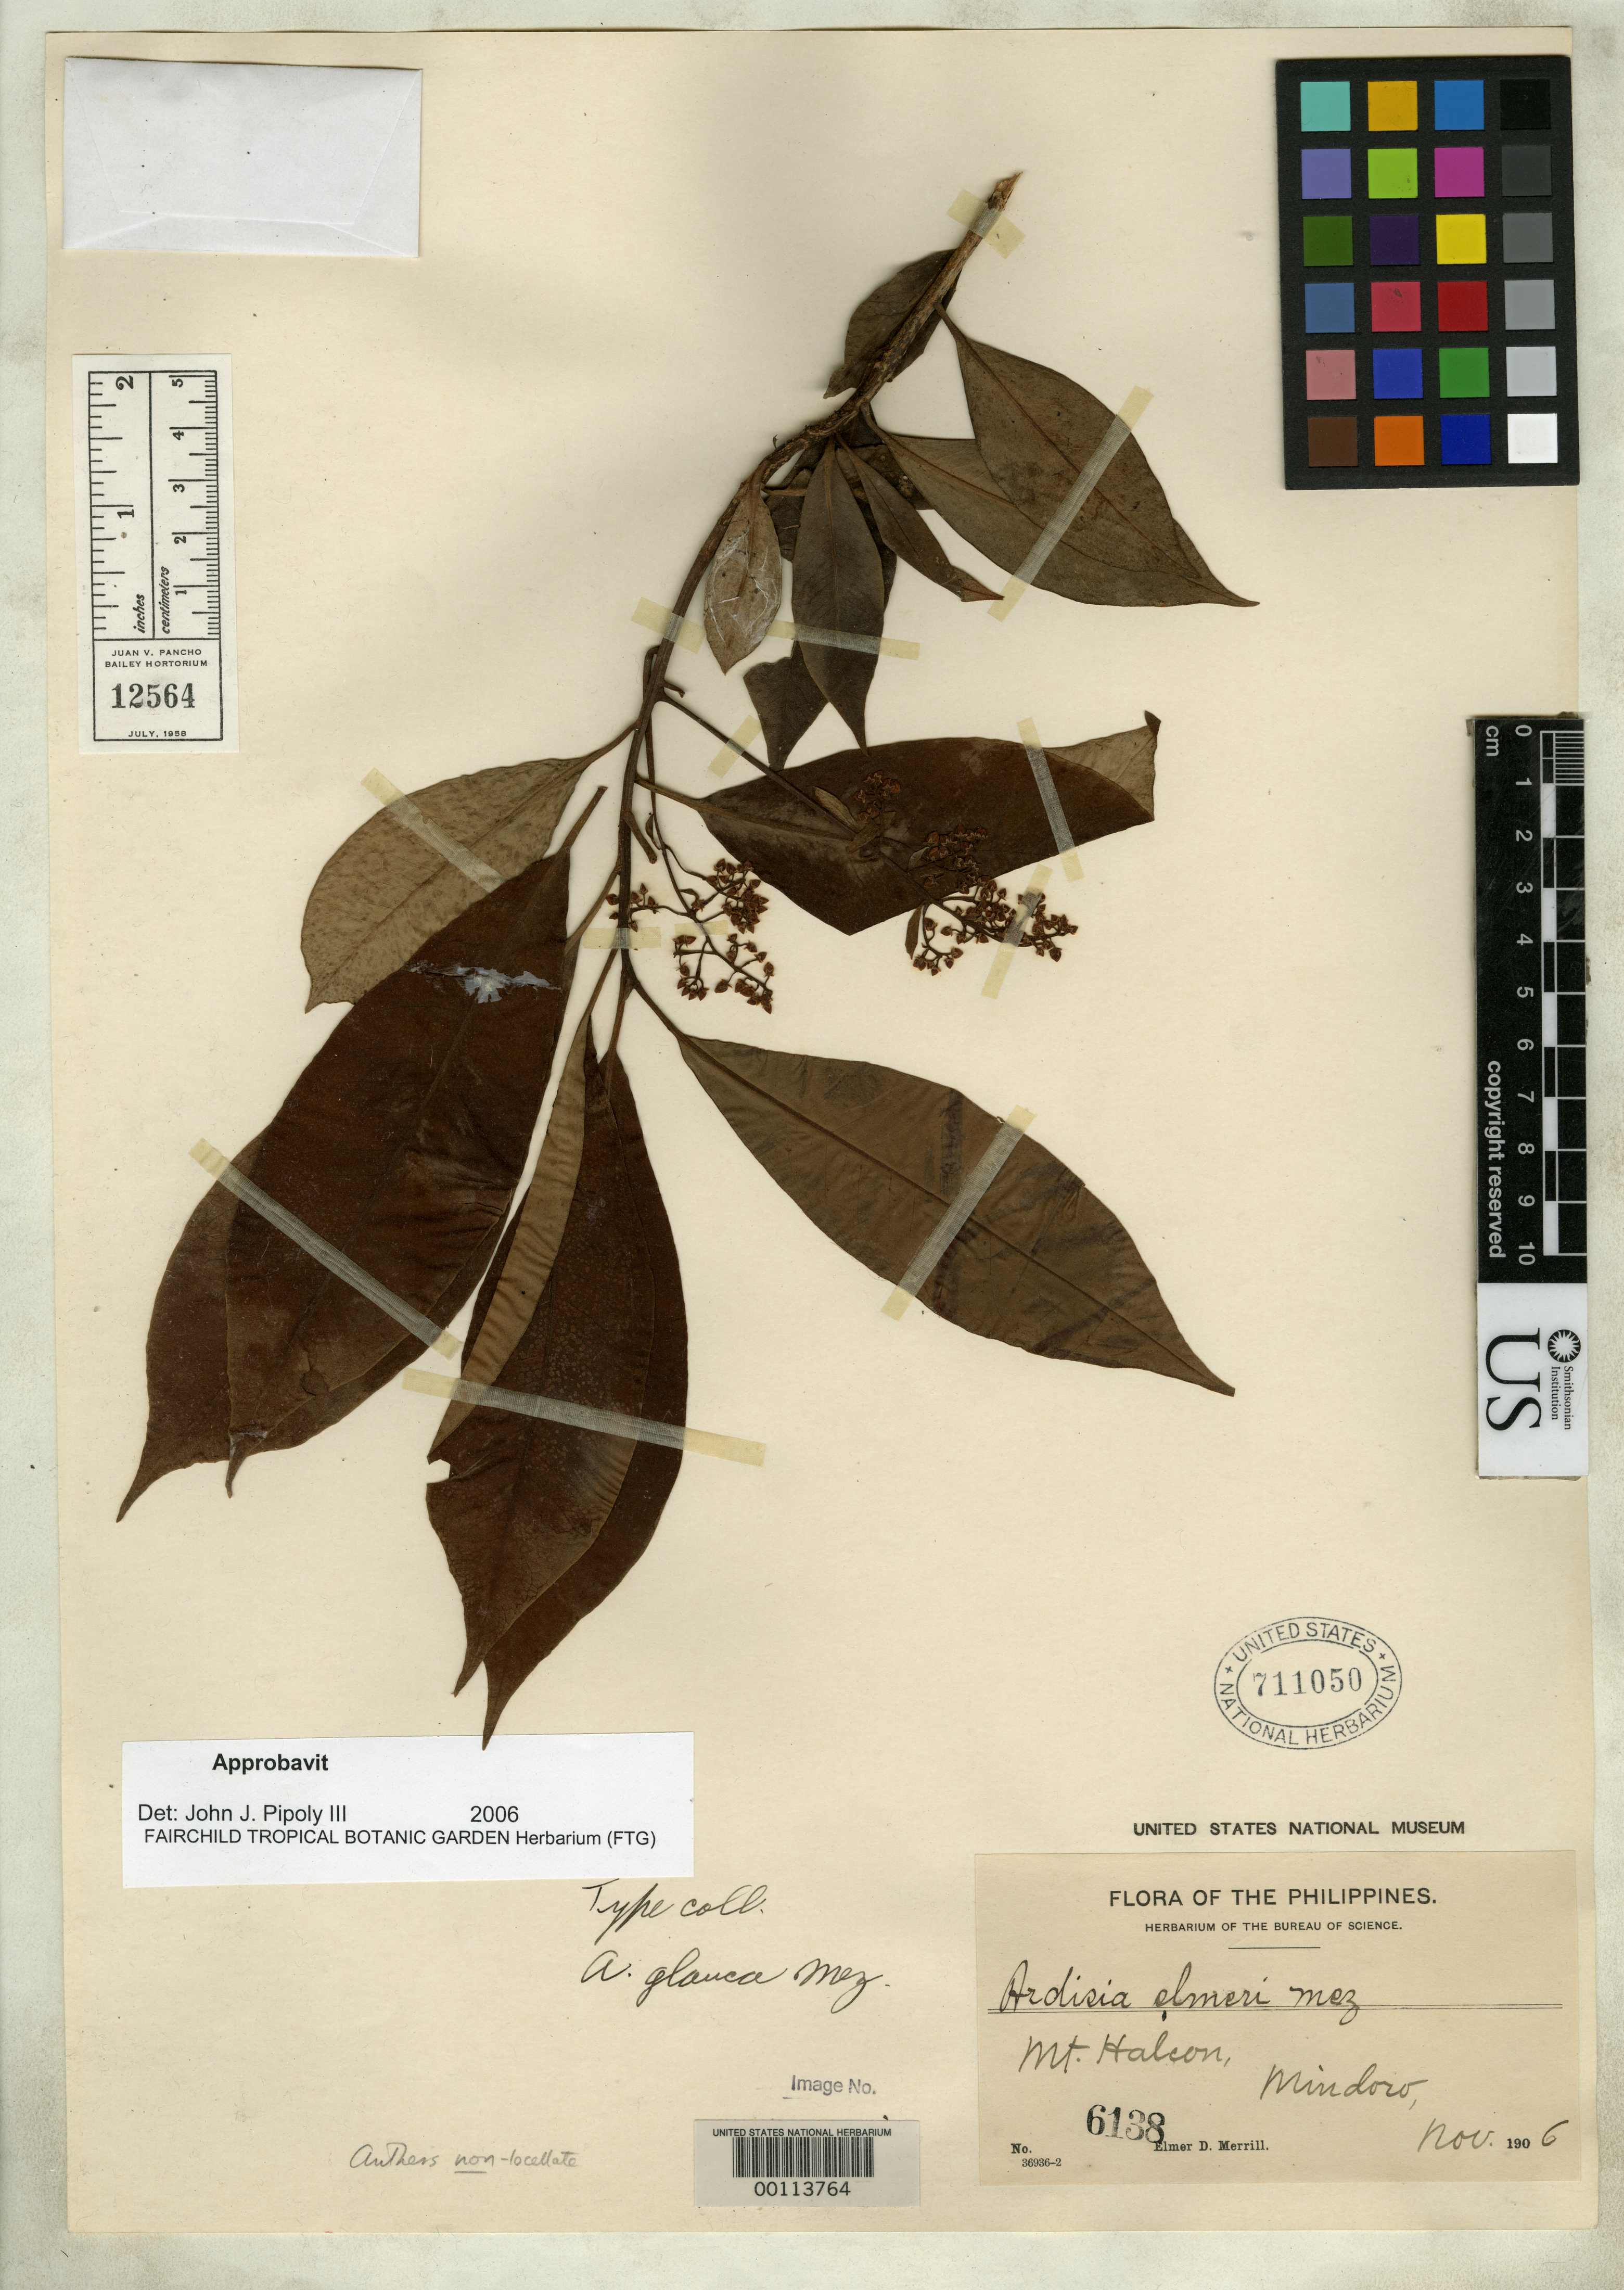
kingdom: Plantae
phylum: Tracheophyta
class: Magnoliopsida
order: Ericales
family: Primulaceae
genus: Ardisia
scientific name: Ardisia glauca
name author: Mez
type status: Isotype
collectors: E. D. Merrill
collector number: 6138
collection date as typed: Nov 1906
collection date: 1906-11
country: Philippines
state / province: Mimaropa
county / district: Mindoro Oriental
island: Mindoro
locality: Mount Halcon.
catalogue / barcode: US 711050